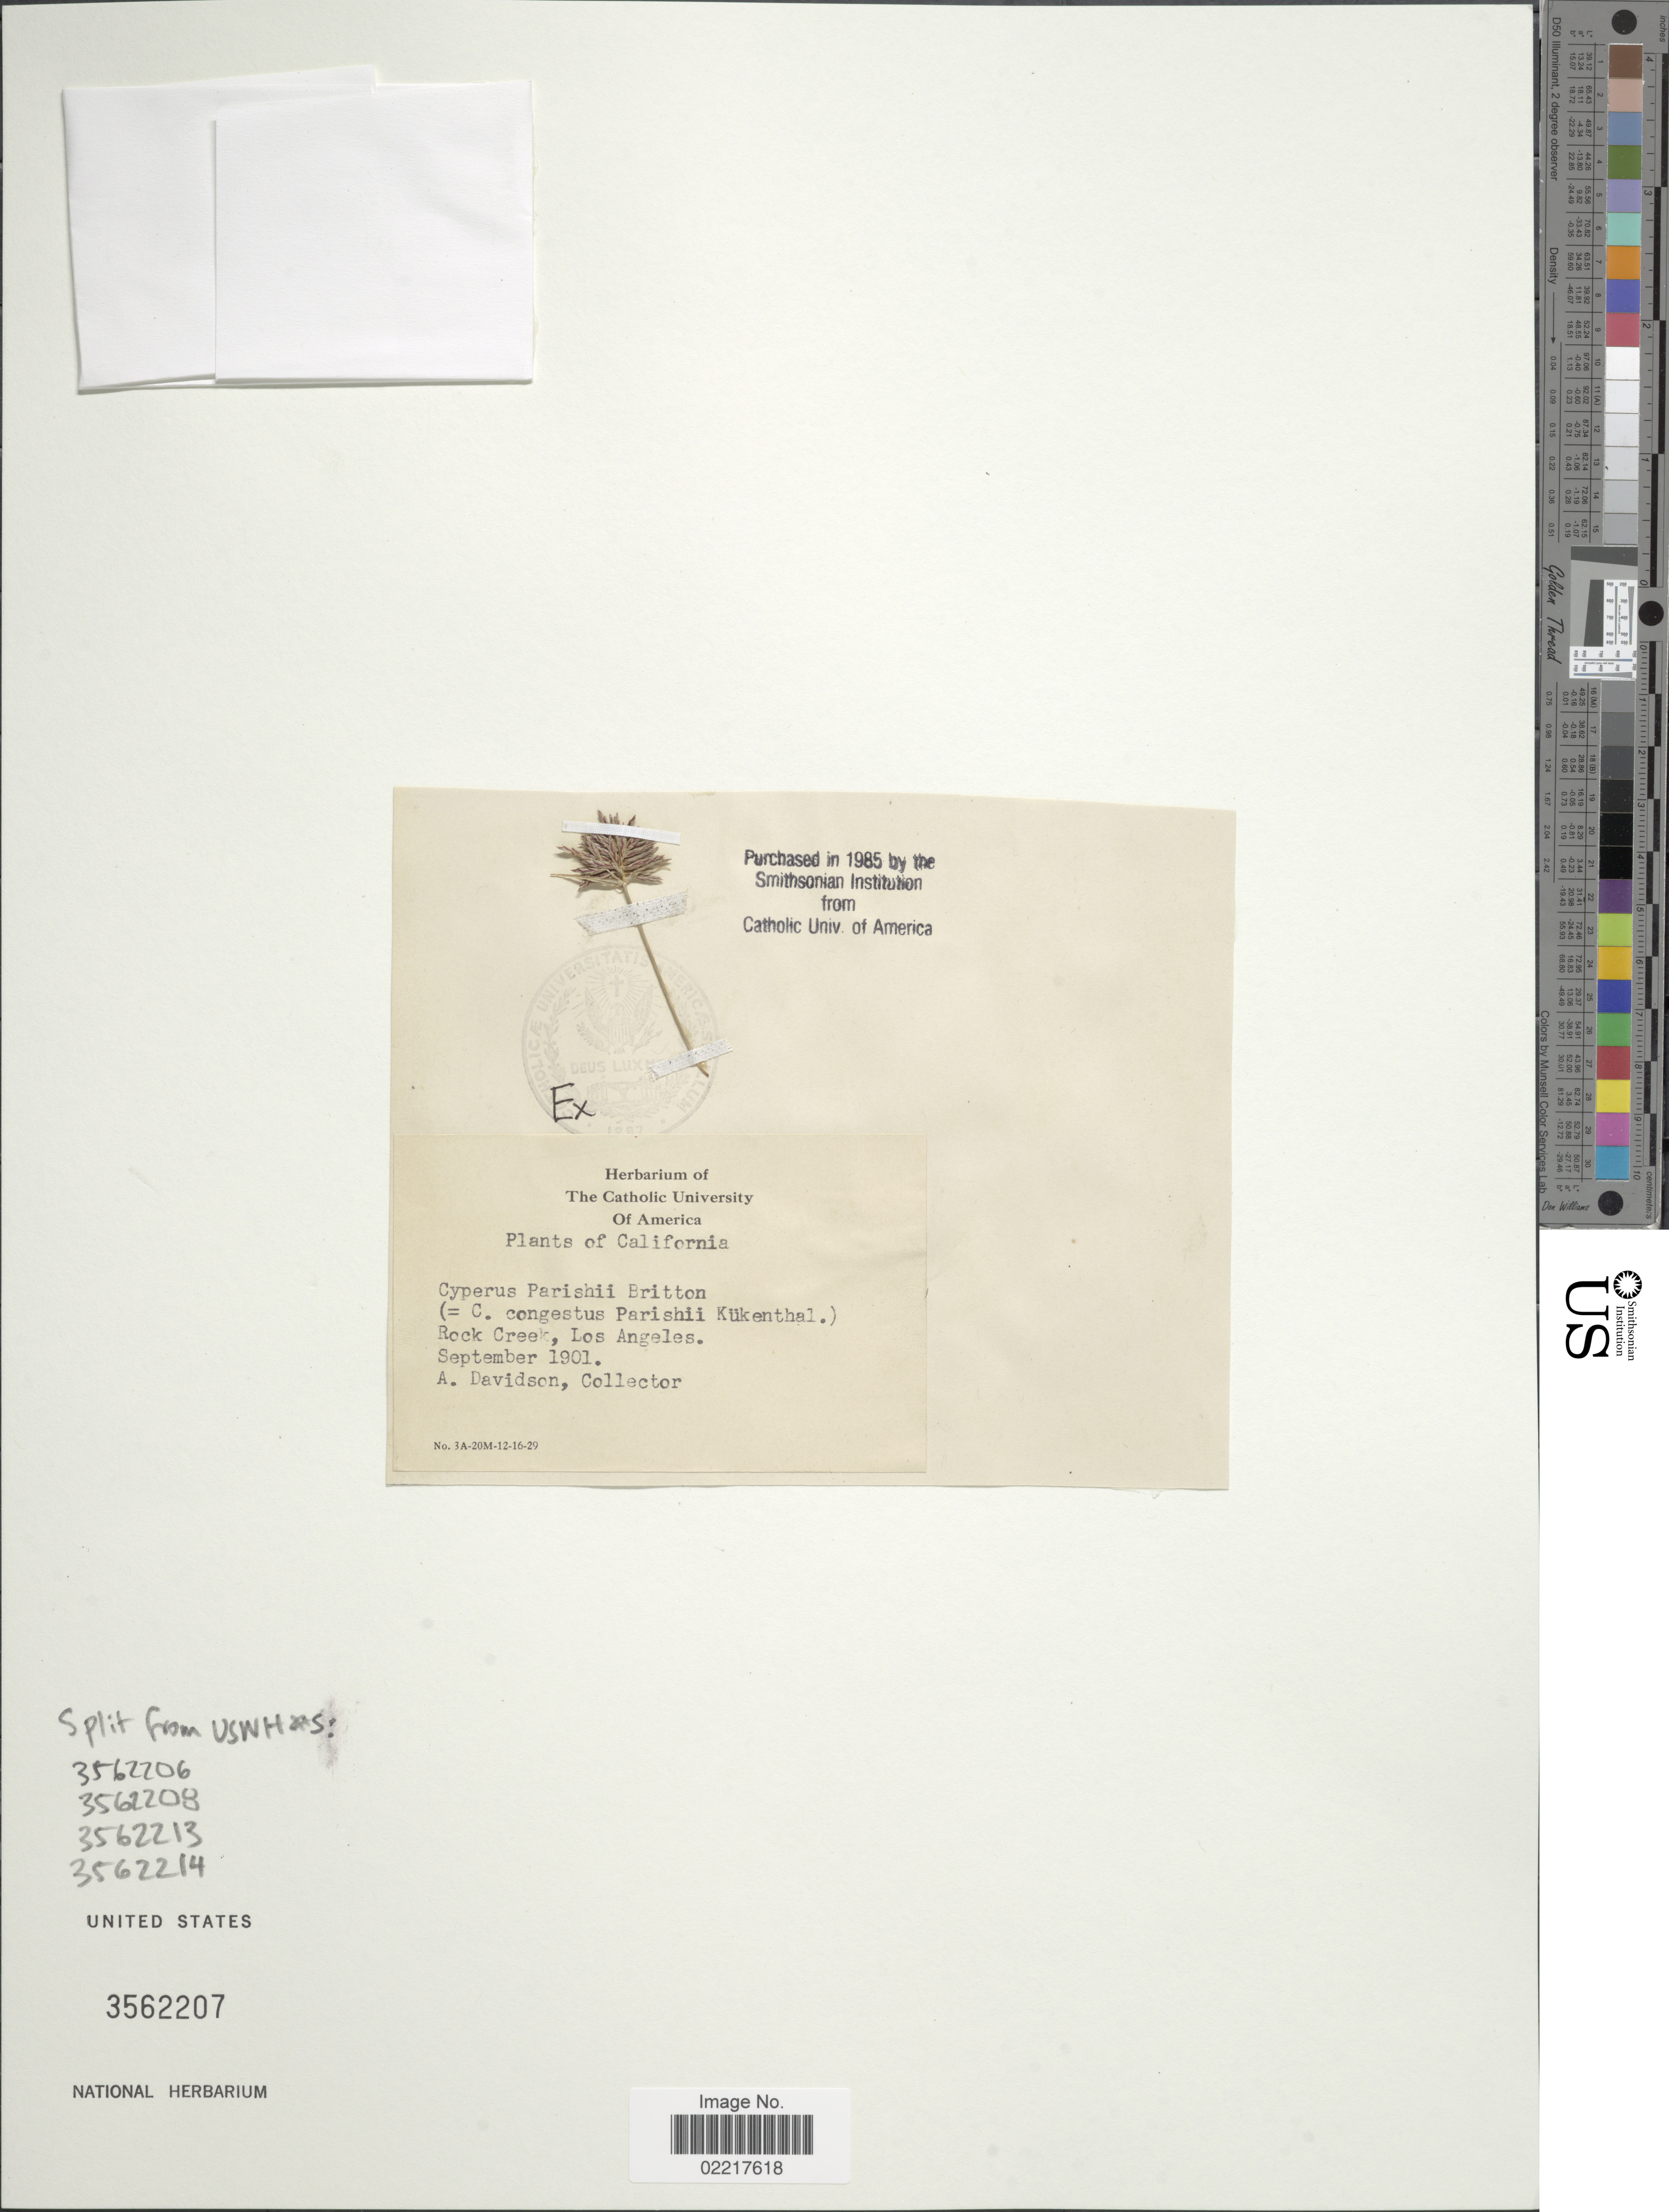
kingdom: Plantae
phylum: Tracheophyta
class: Liliopsida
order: Poales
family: Cyperaceae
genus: Cyperus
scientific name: Cyperus parishii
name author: Britton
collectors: A. Davidson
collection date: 1901-09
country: United States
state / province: California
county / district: Los Angeles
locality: Rock Creek, Los Angeles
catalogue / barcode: US 3562207